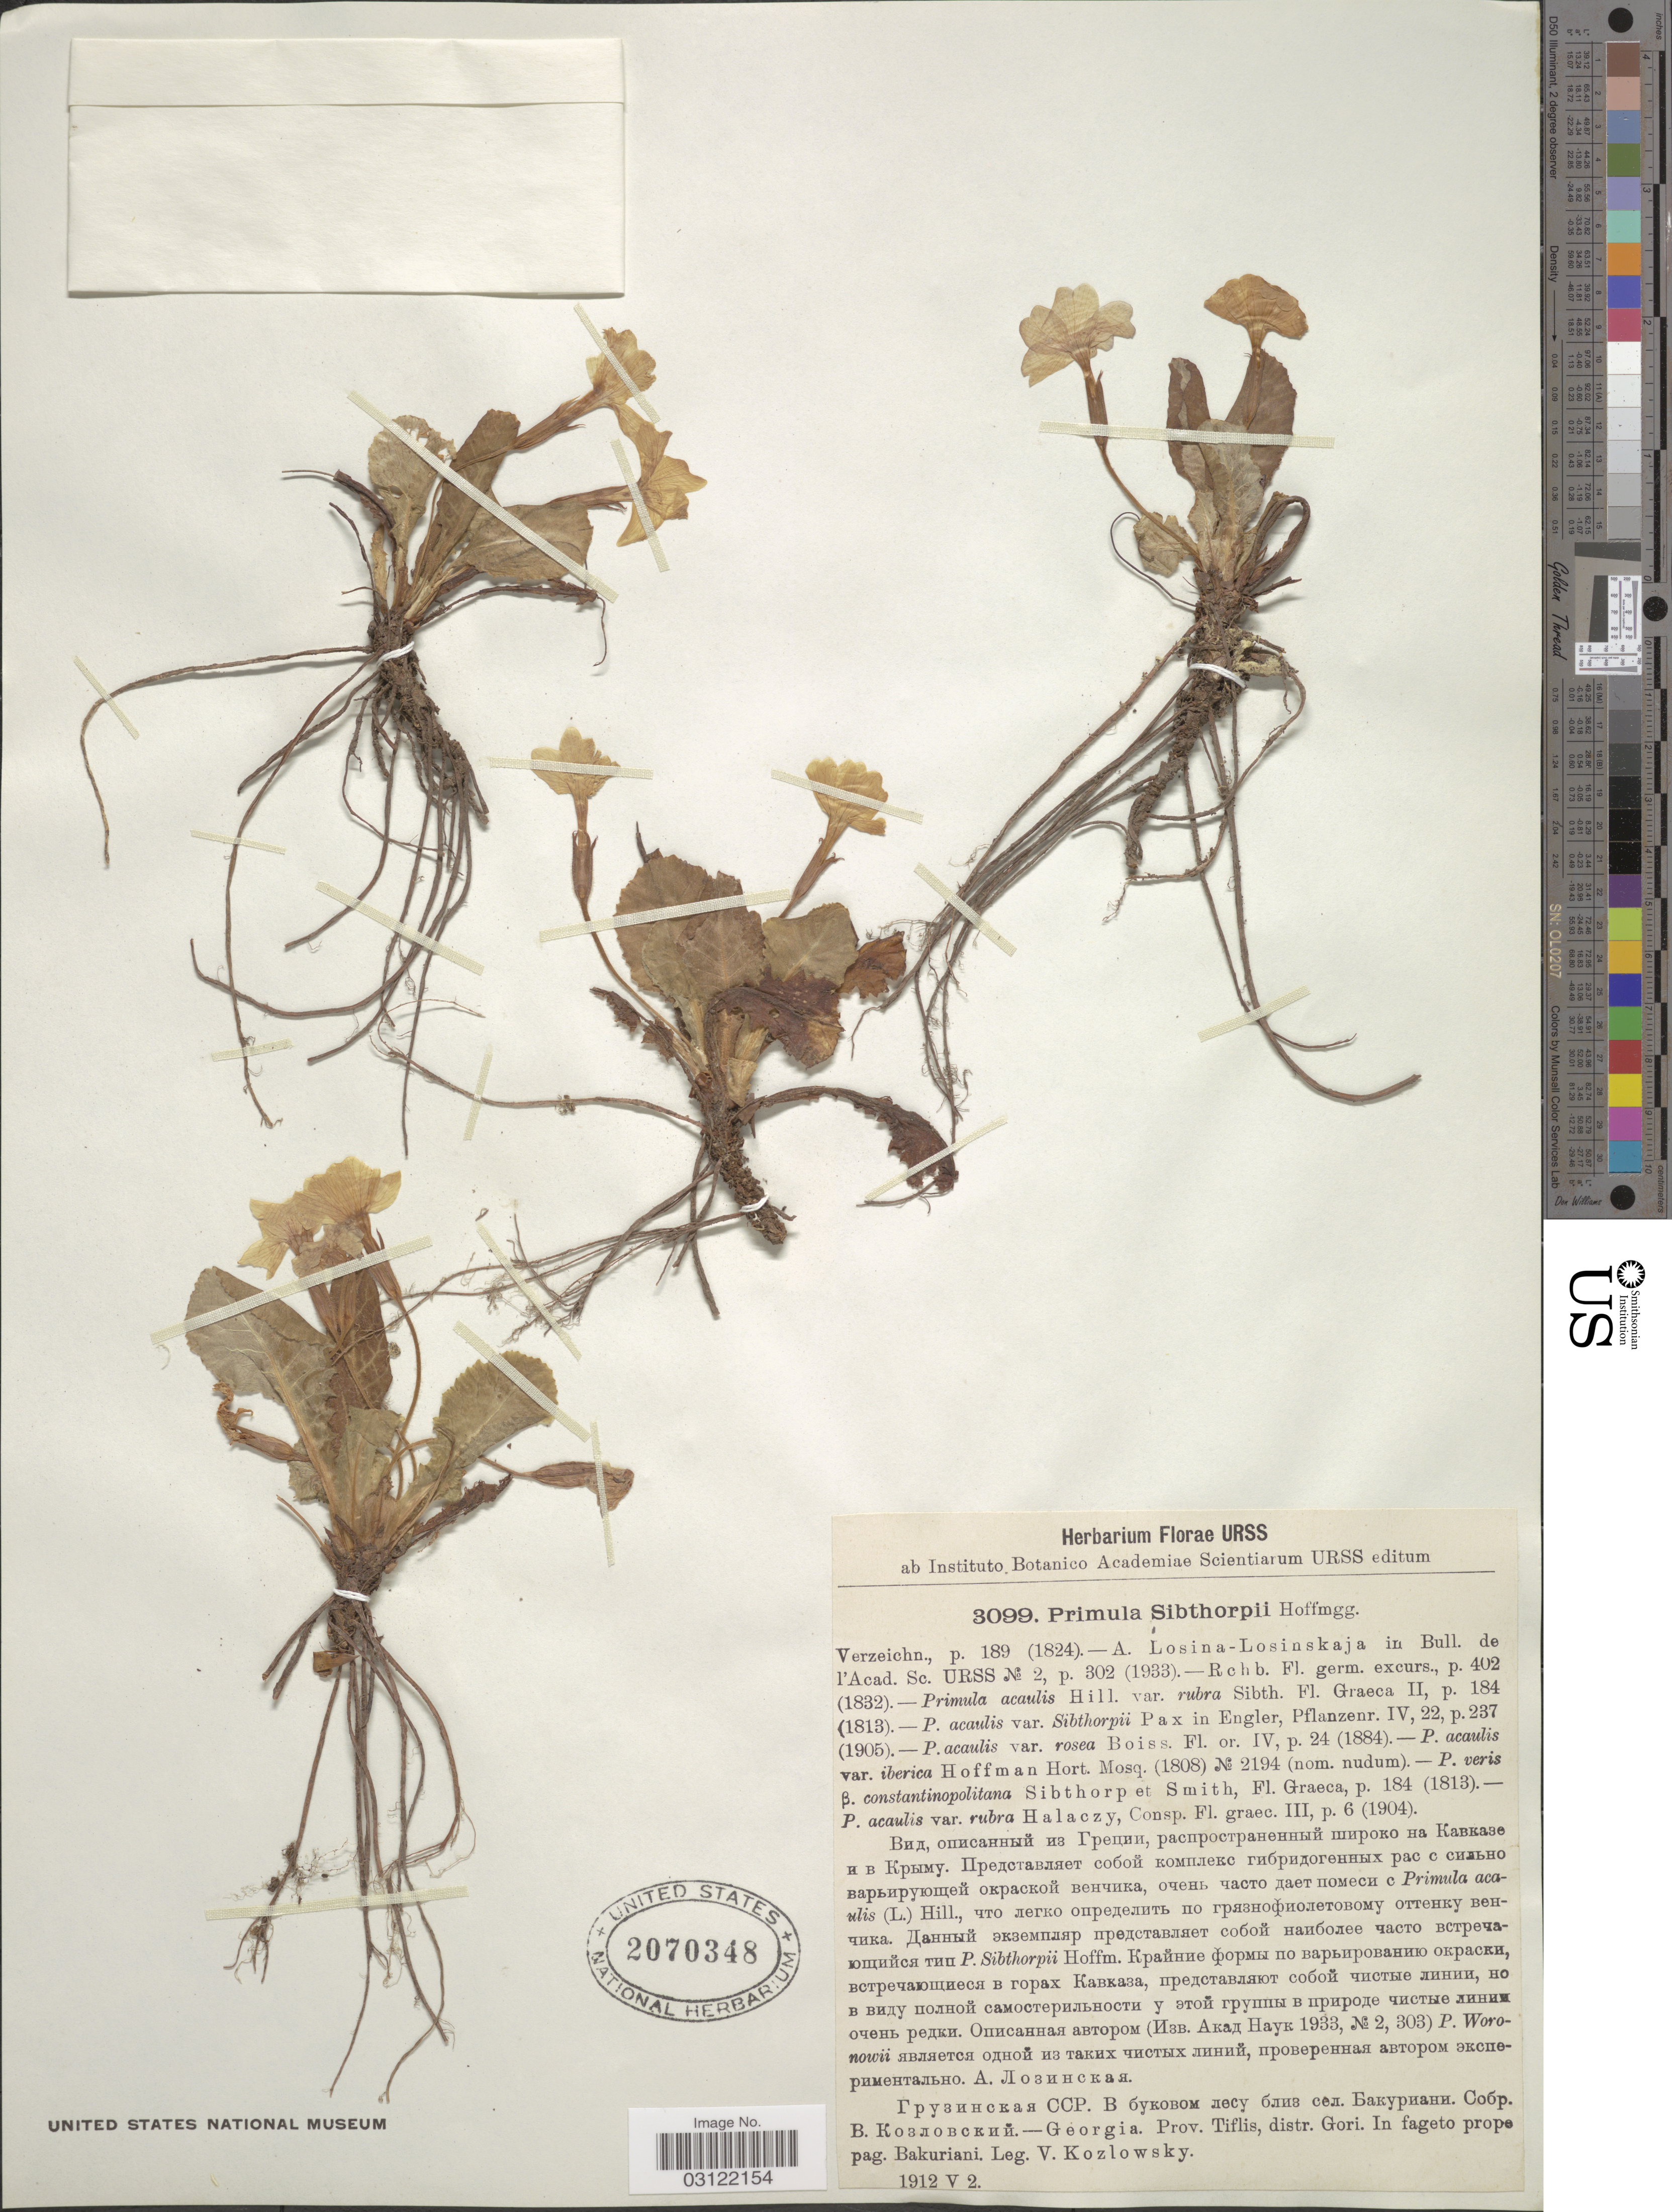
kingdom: Plantae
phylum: Tracheophyta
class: Magnoliopsida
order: Ericales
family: Primulaceae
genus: Primula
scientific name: Primula sibthorpii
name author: Hoffmanns.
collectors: V. Kozlowsky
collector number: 3099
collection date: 1912-05-02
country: Georgia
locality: Georgia. Prov. Tiflis, distr. Gori. In fageto prope pag. Bakuriani.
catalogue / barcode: US 2070348